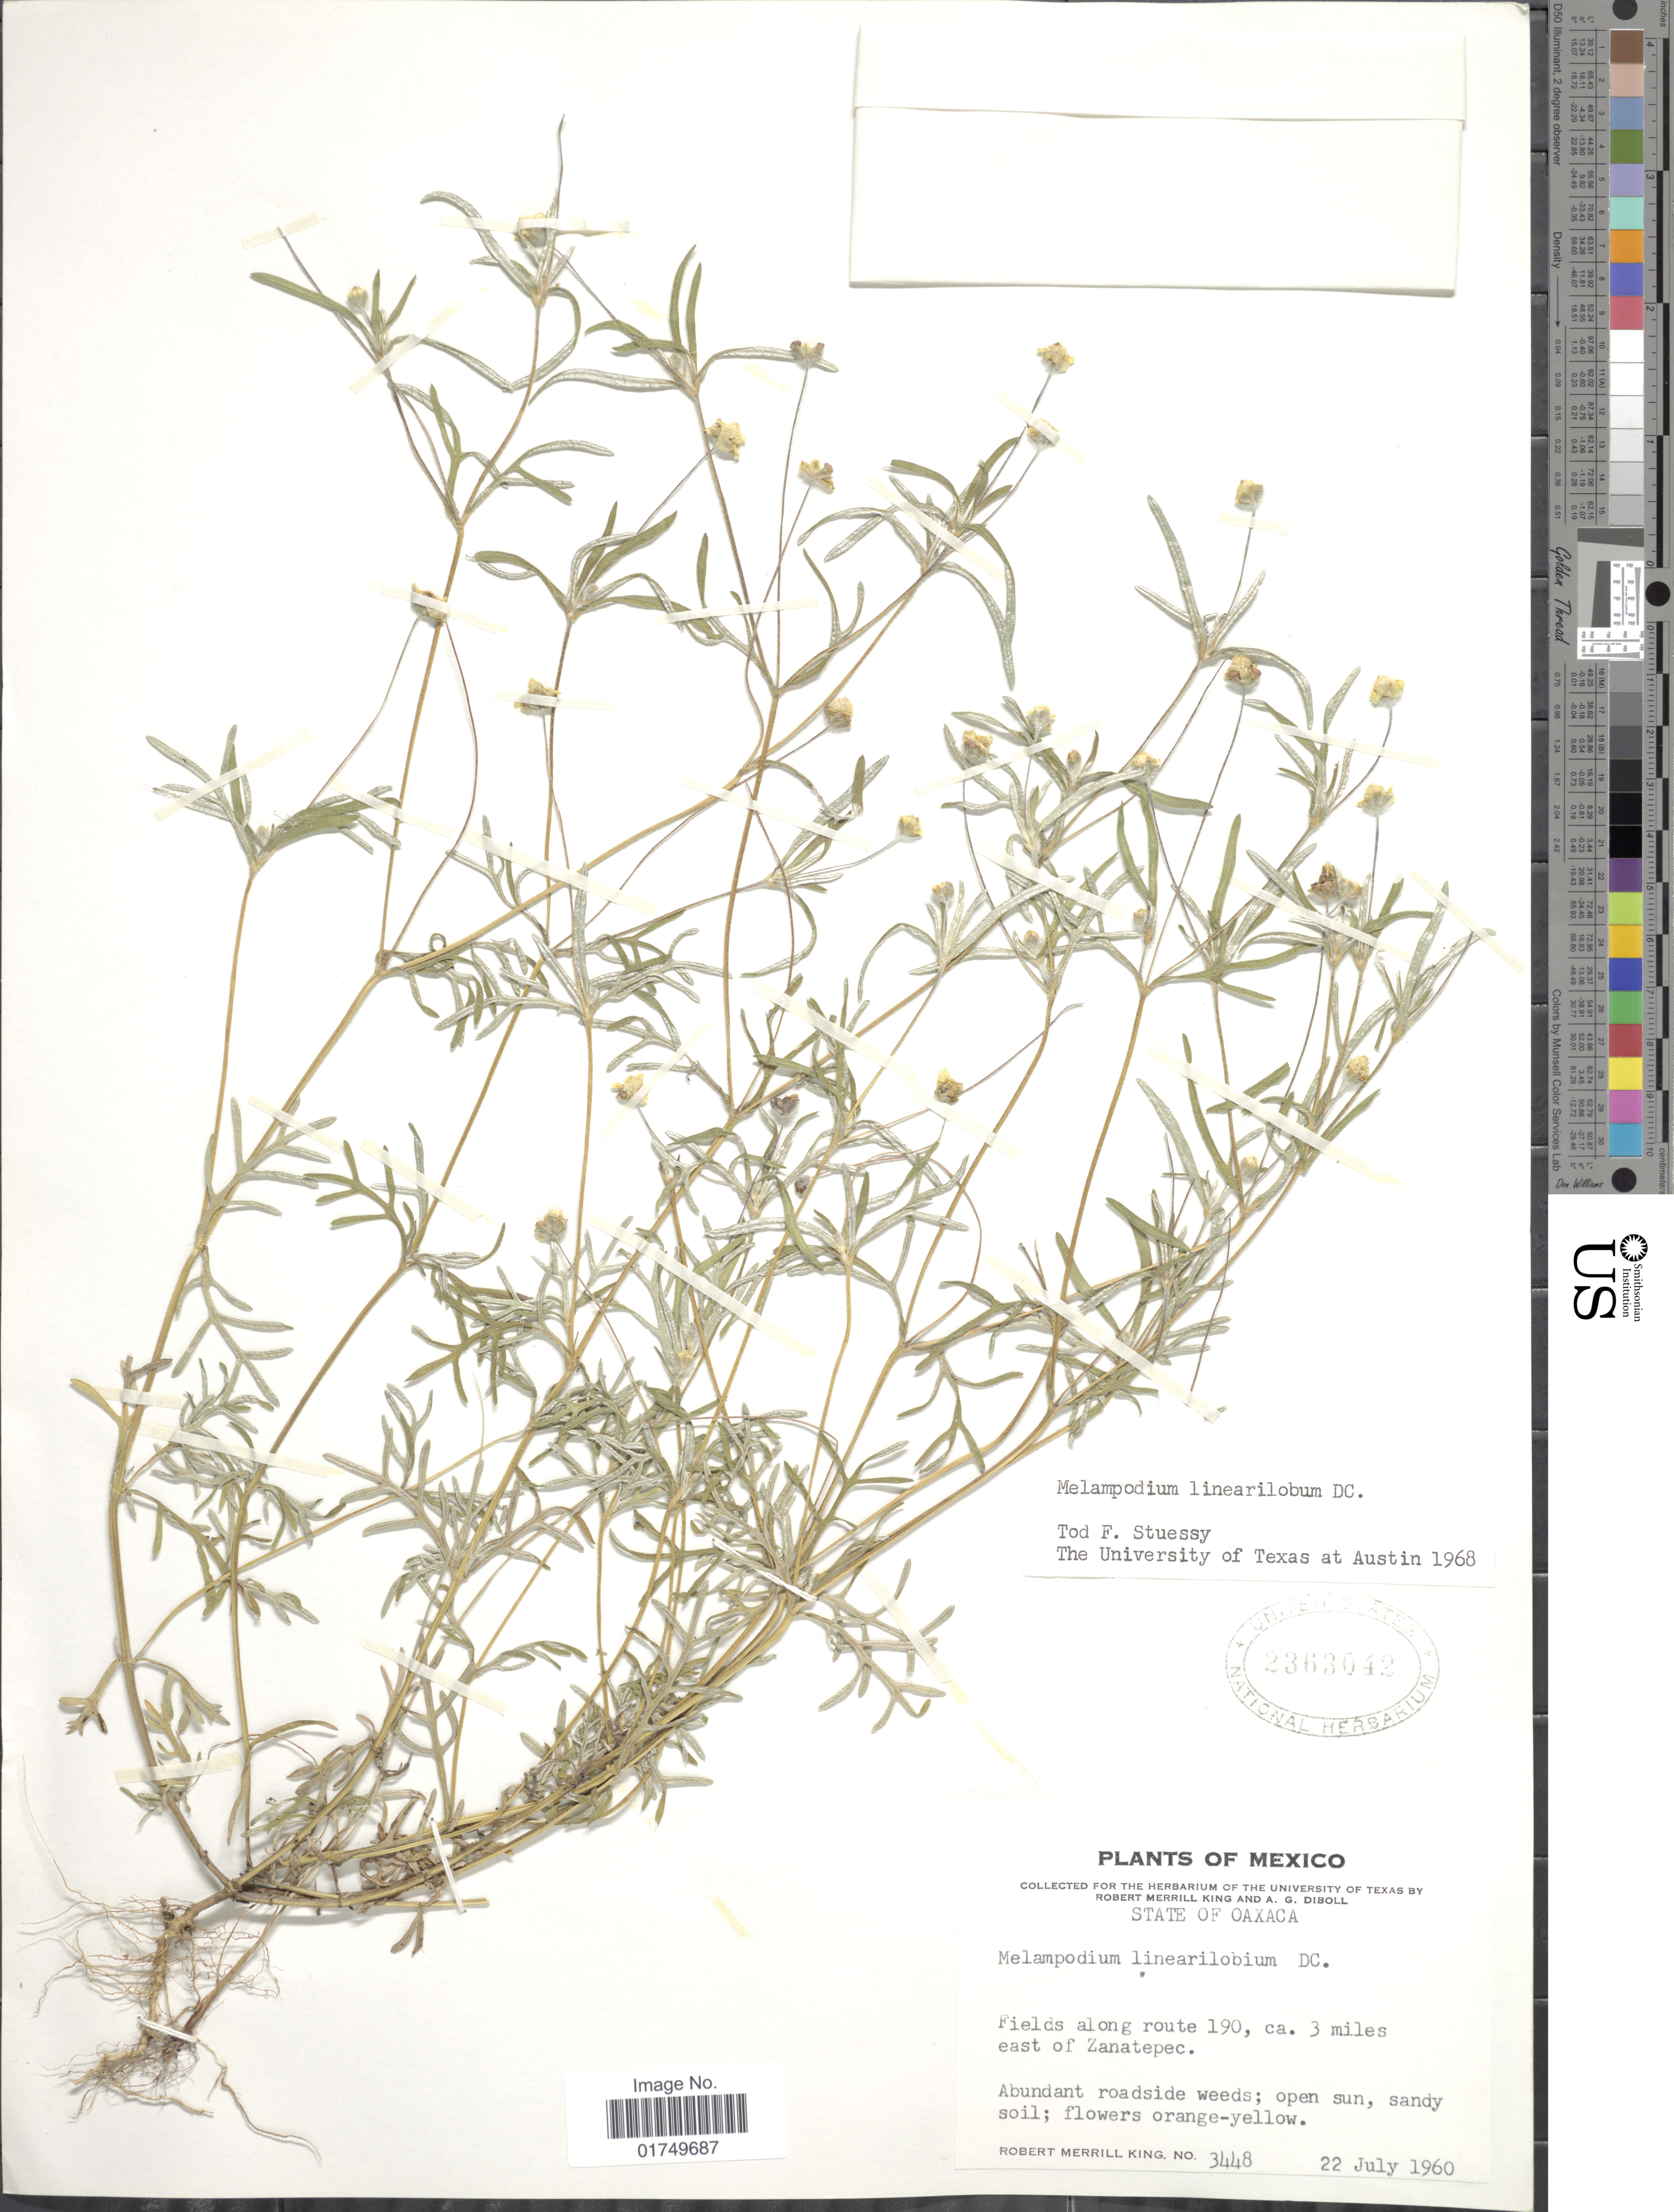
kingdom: Plantae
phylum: Tracheophyta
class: Magnoliopsida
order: Asterales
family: Asteraceae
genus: Melampodium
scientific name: Melampodium linearilobum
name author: DC.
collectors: R. M. King & A. Diboll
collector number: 3448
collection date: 1960-07-22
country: Mexico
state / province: Oaxaca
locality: Along route 190, ca. 3 miles east of Zanatepec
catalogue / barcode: US 2363043